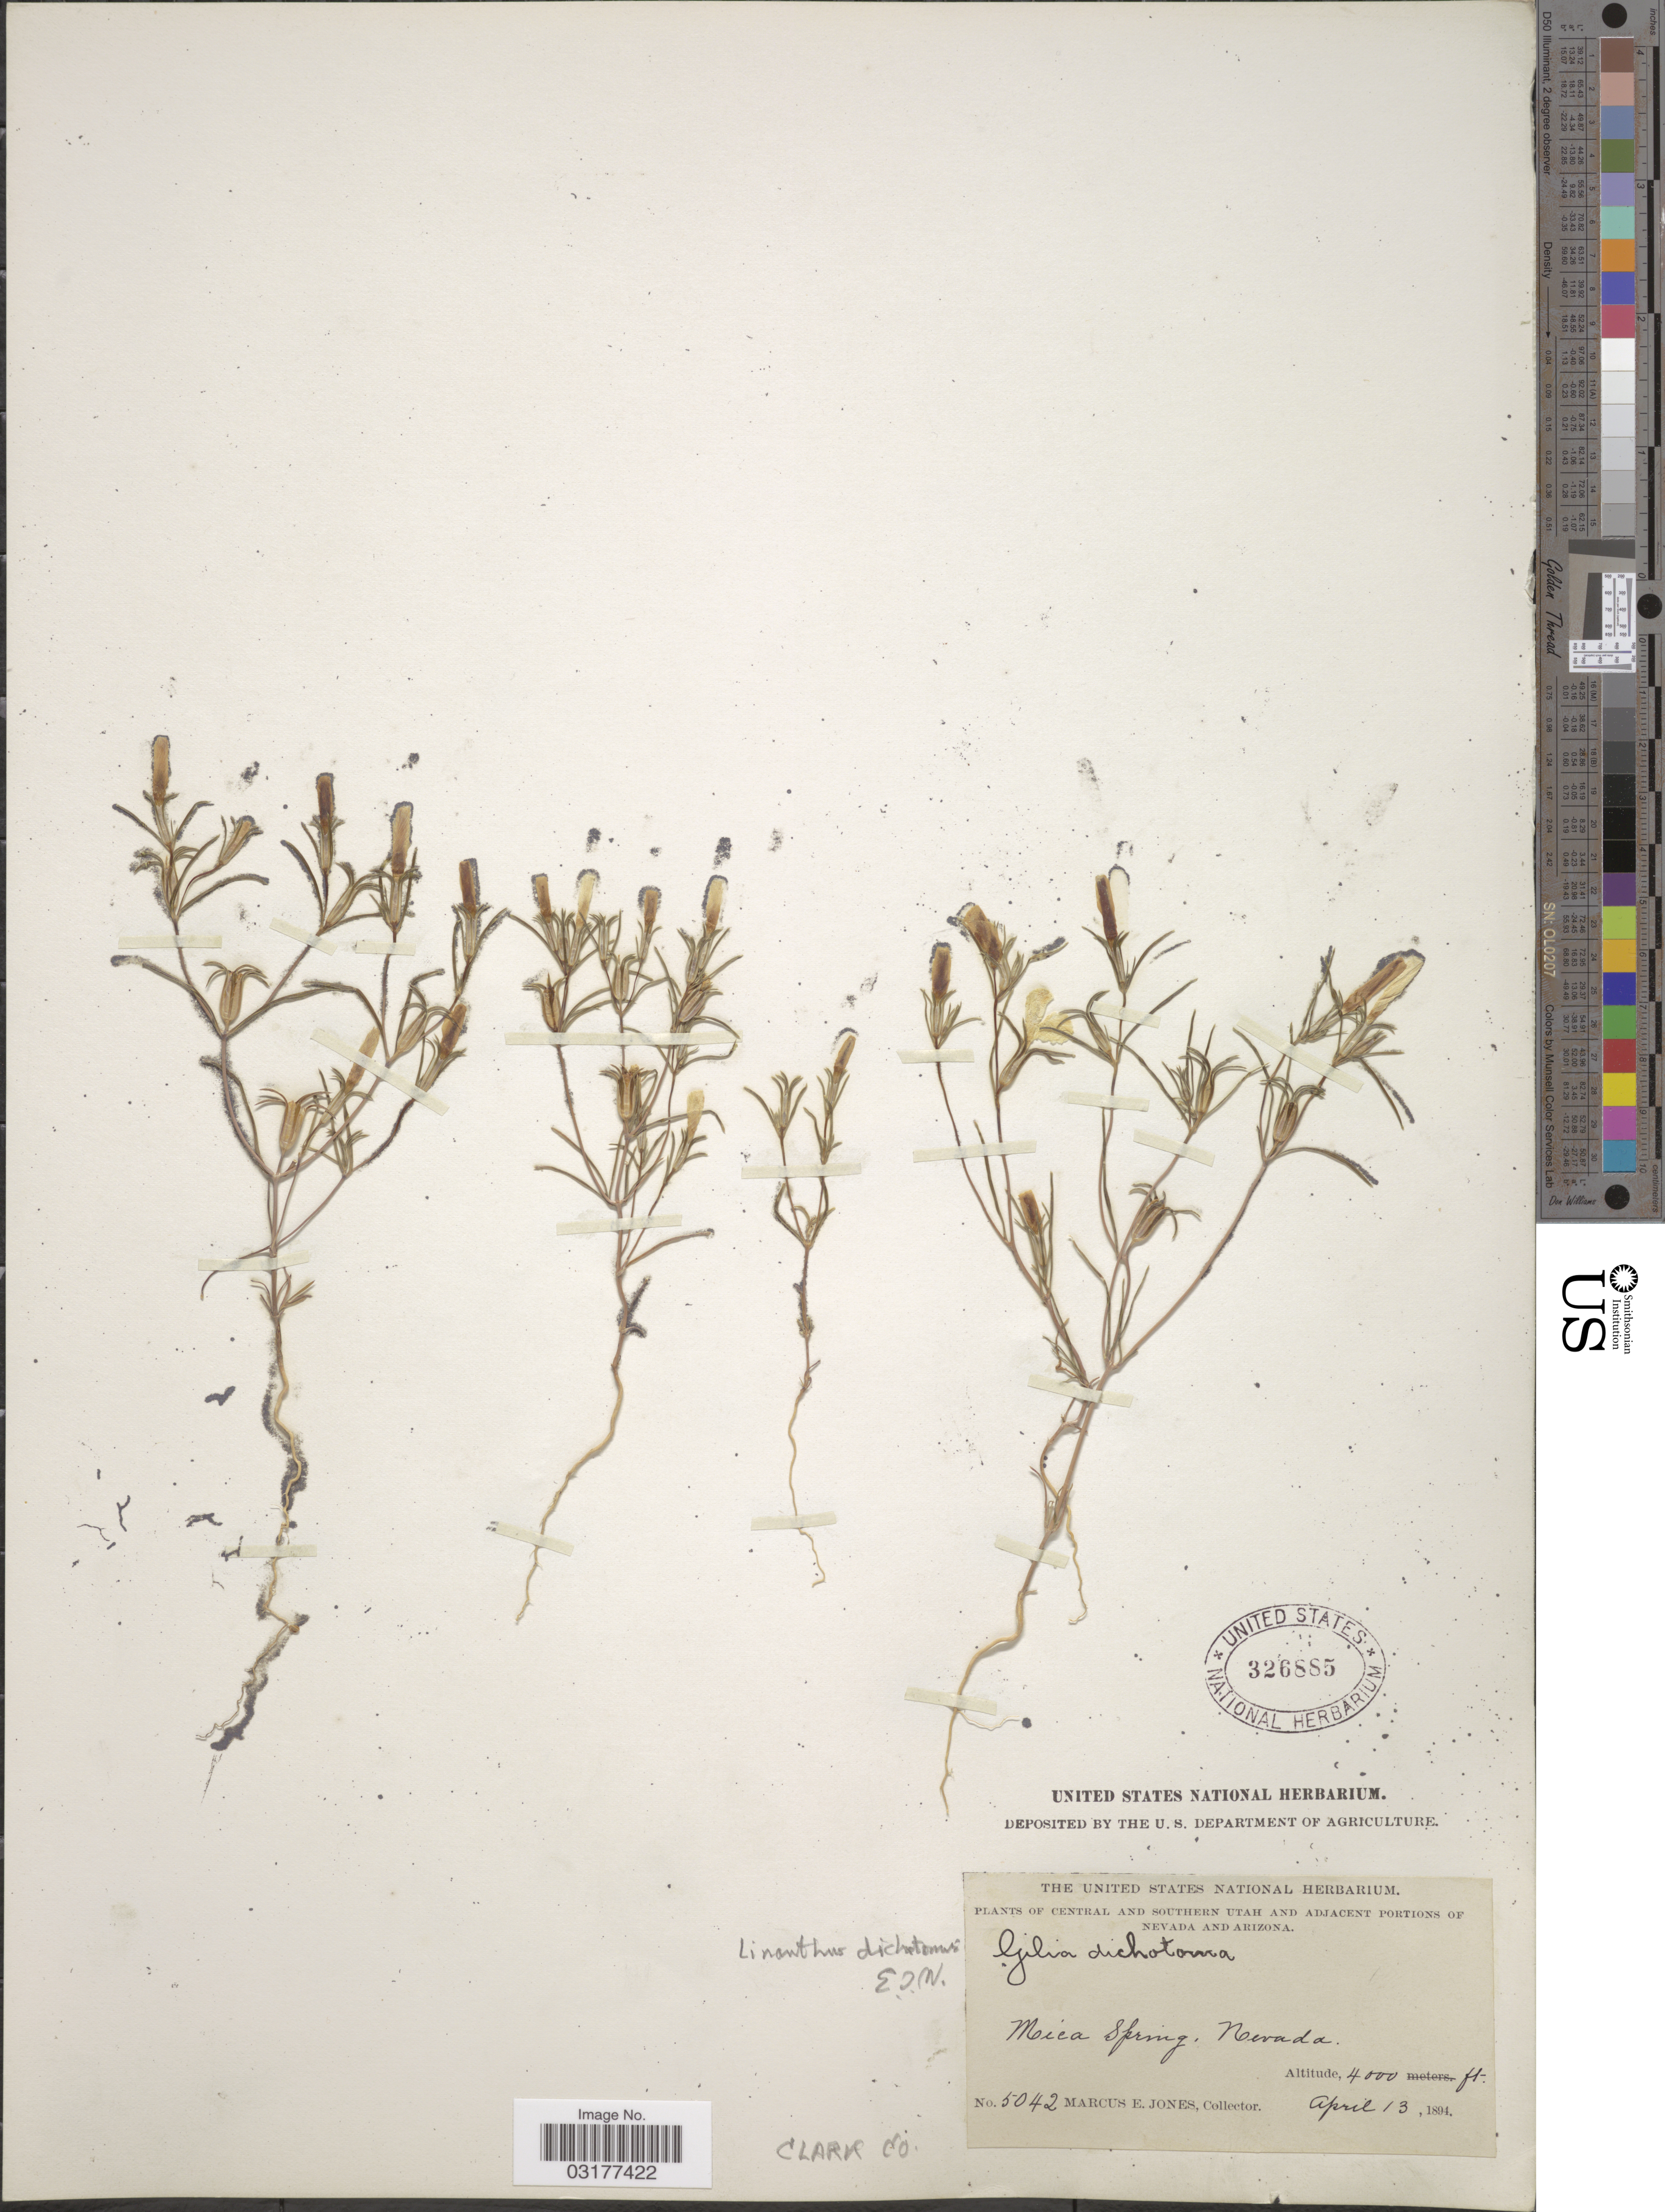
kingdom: Plantae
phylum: Tracheophyta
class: Magnoliopsida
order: Ericales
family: Polemoniaceae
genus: Linanthus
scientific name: Linanthus dichotomus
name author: Benth.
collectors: M. E. Jones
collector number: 5042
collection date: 1894-04-13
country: United States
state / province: Nevada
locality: Mica Spring. Clark Co.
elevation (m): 1219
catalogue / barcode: US 326885